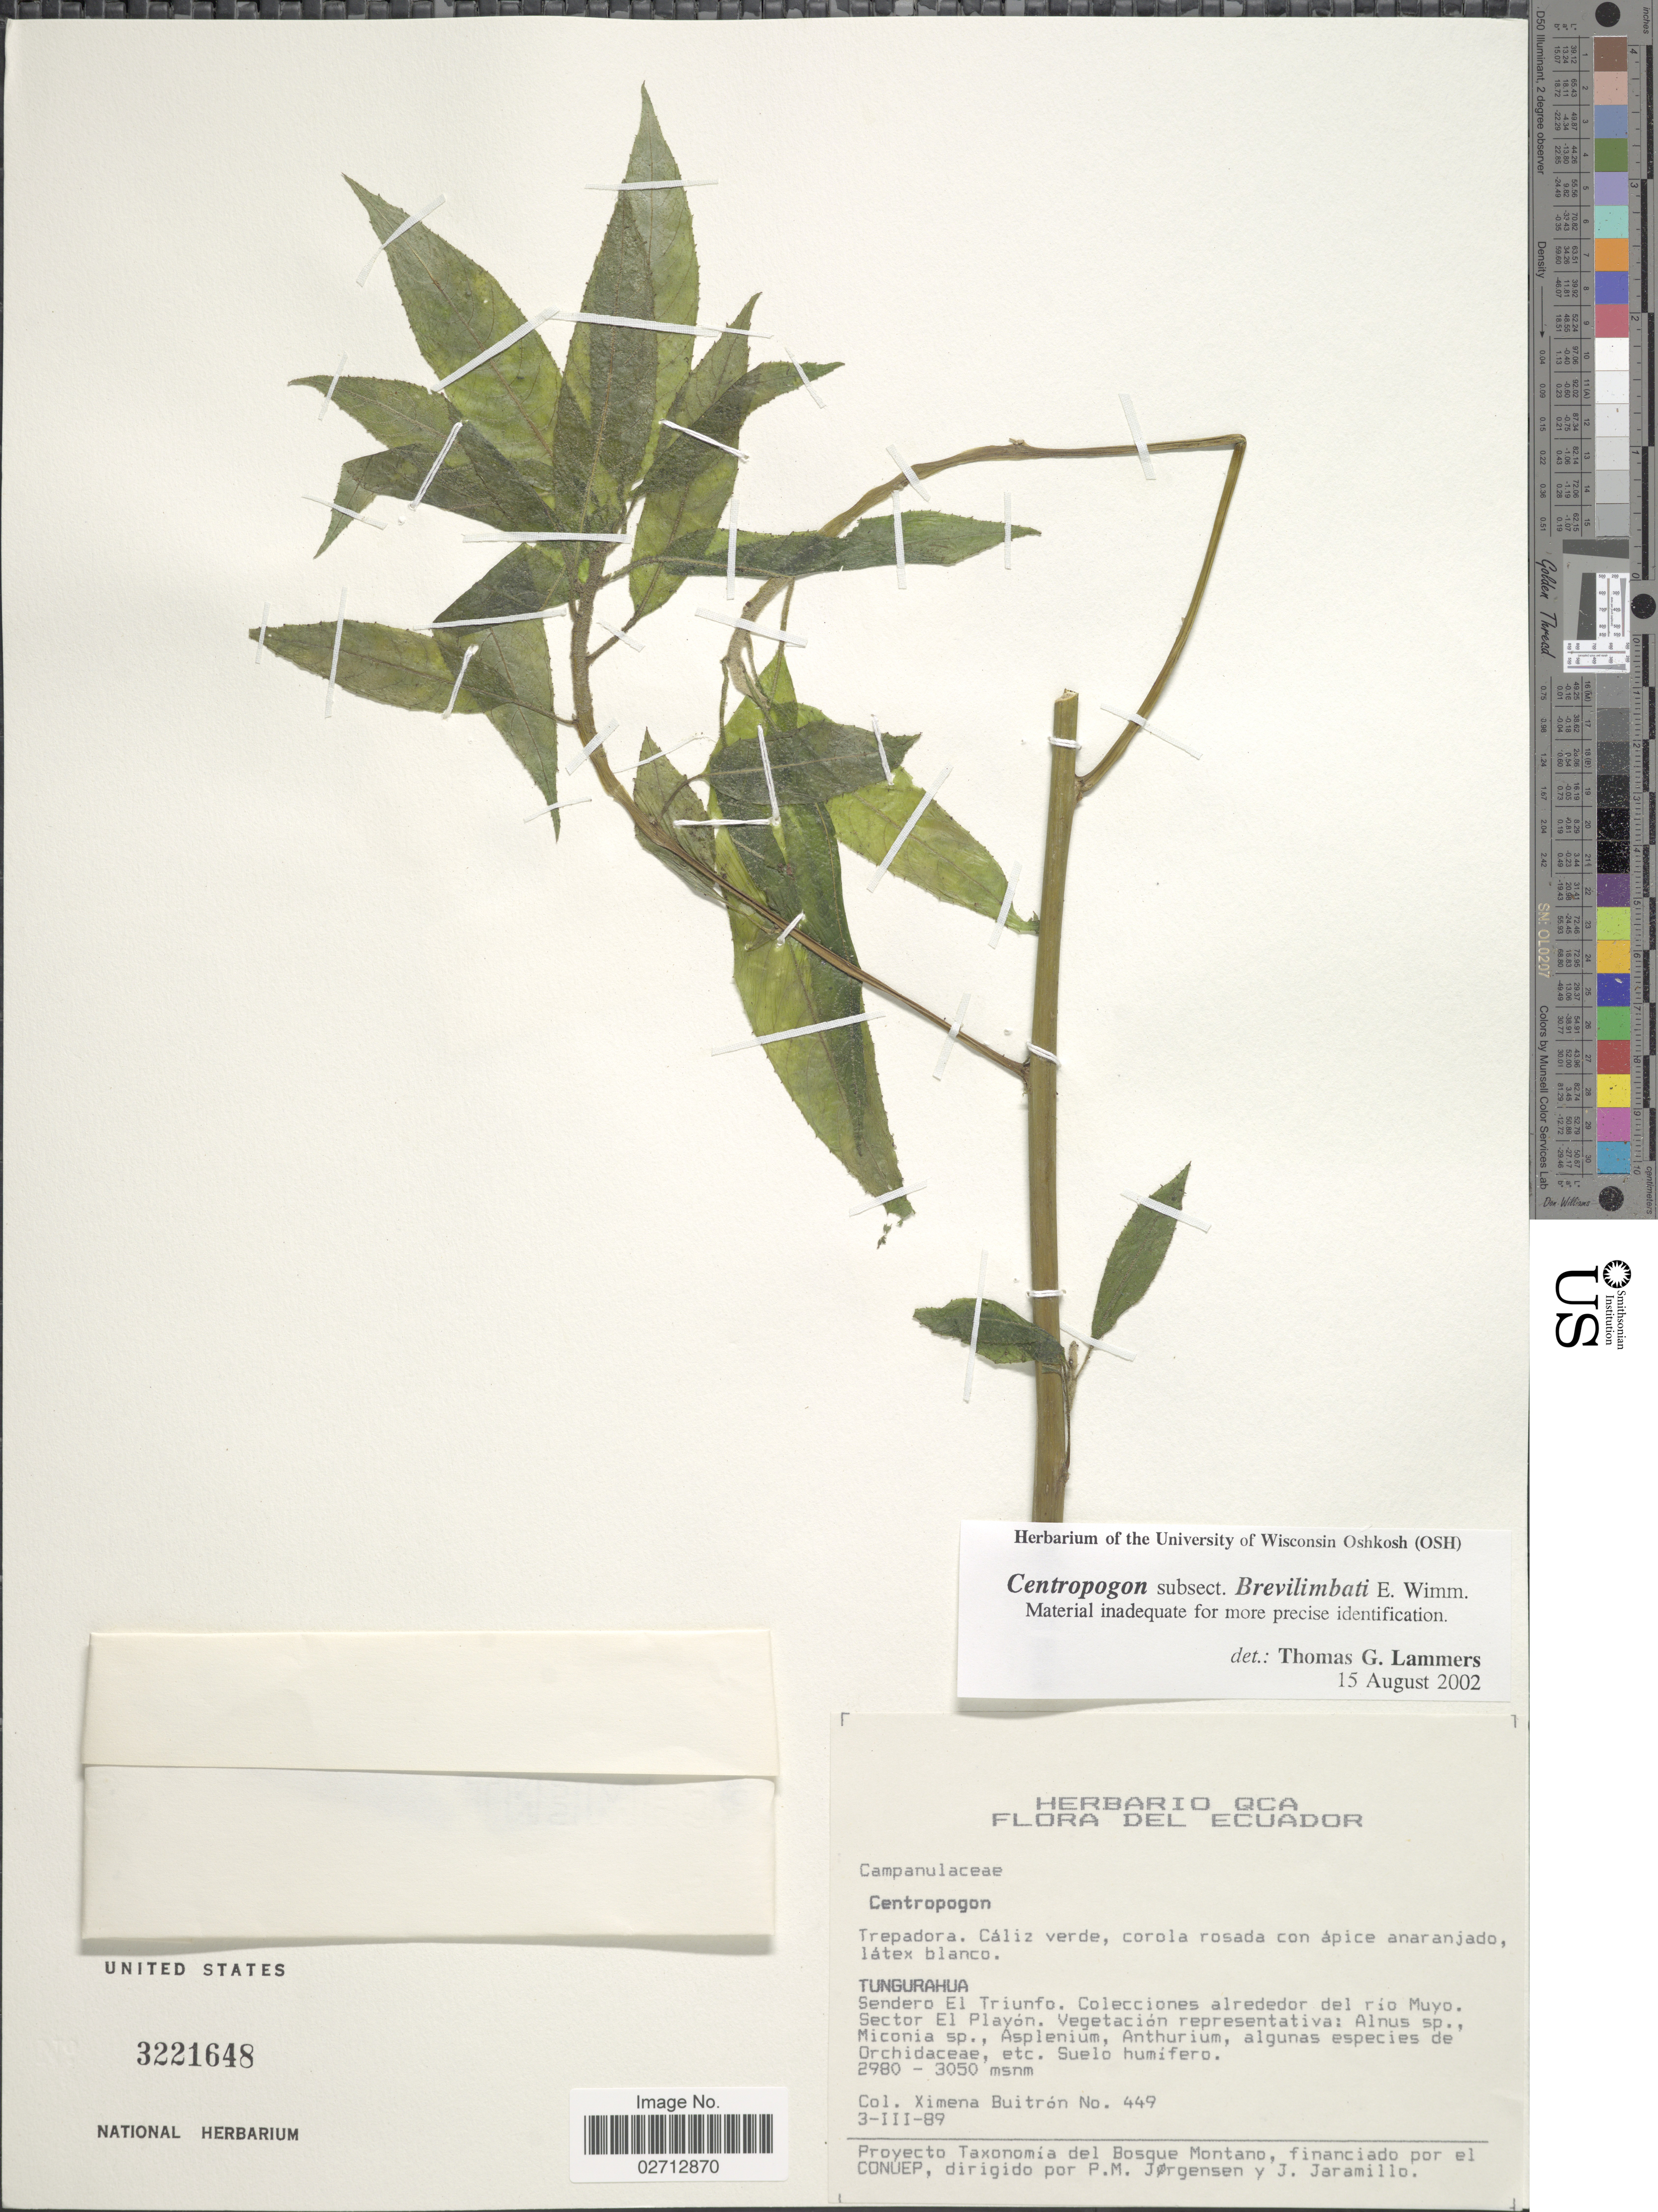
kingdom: Plantae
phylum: Tracheophyta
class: Magnoliopsida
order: Asterales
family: Campanulaceae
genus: Centropogon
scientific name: Centropogon sp.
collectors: X. Buitrón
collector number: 449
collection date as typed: Transcribed d/m/y: 3/3/89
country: Ecuador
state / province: Tungurahua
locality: Sendero El Triunfo. alrededor del rio Muyo. Sector El Playon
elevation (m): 2980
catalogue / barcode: US 3221648